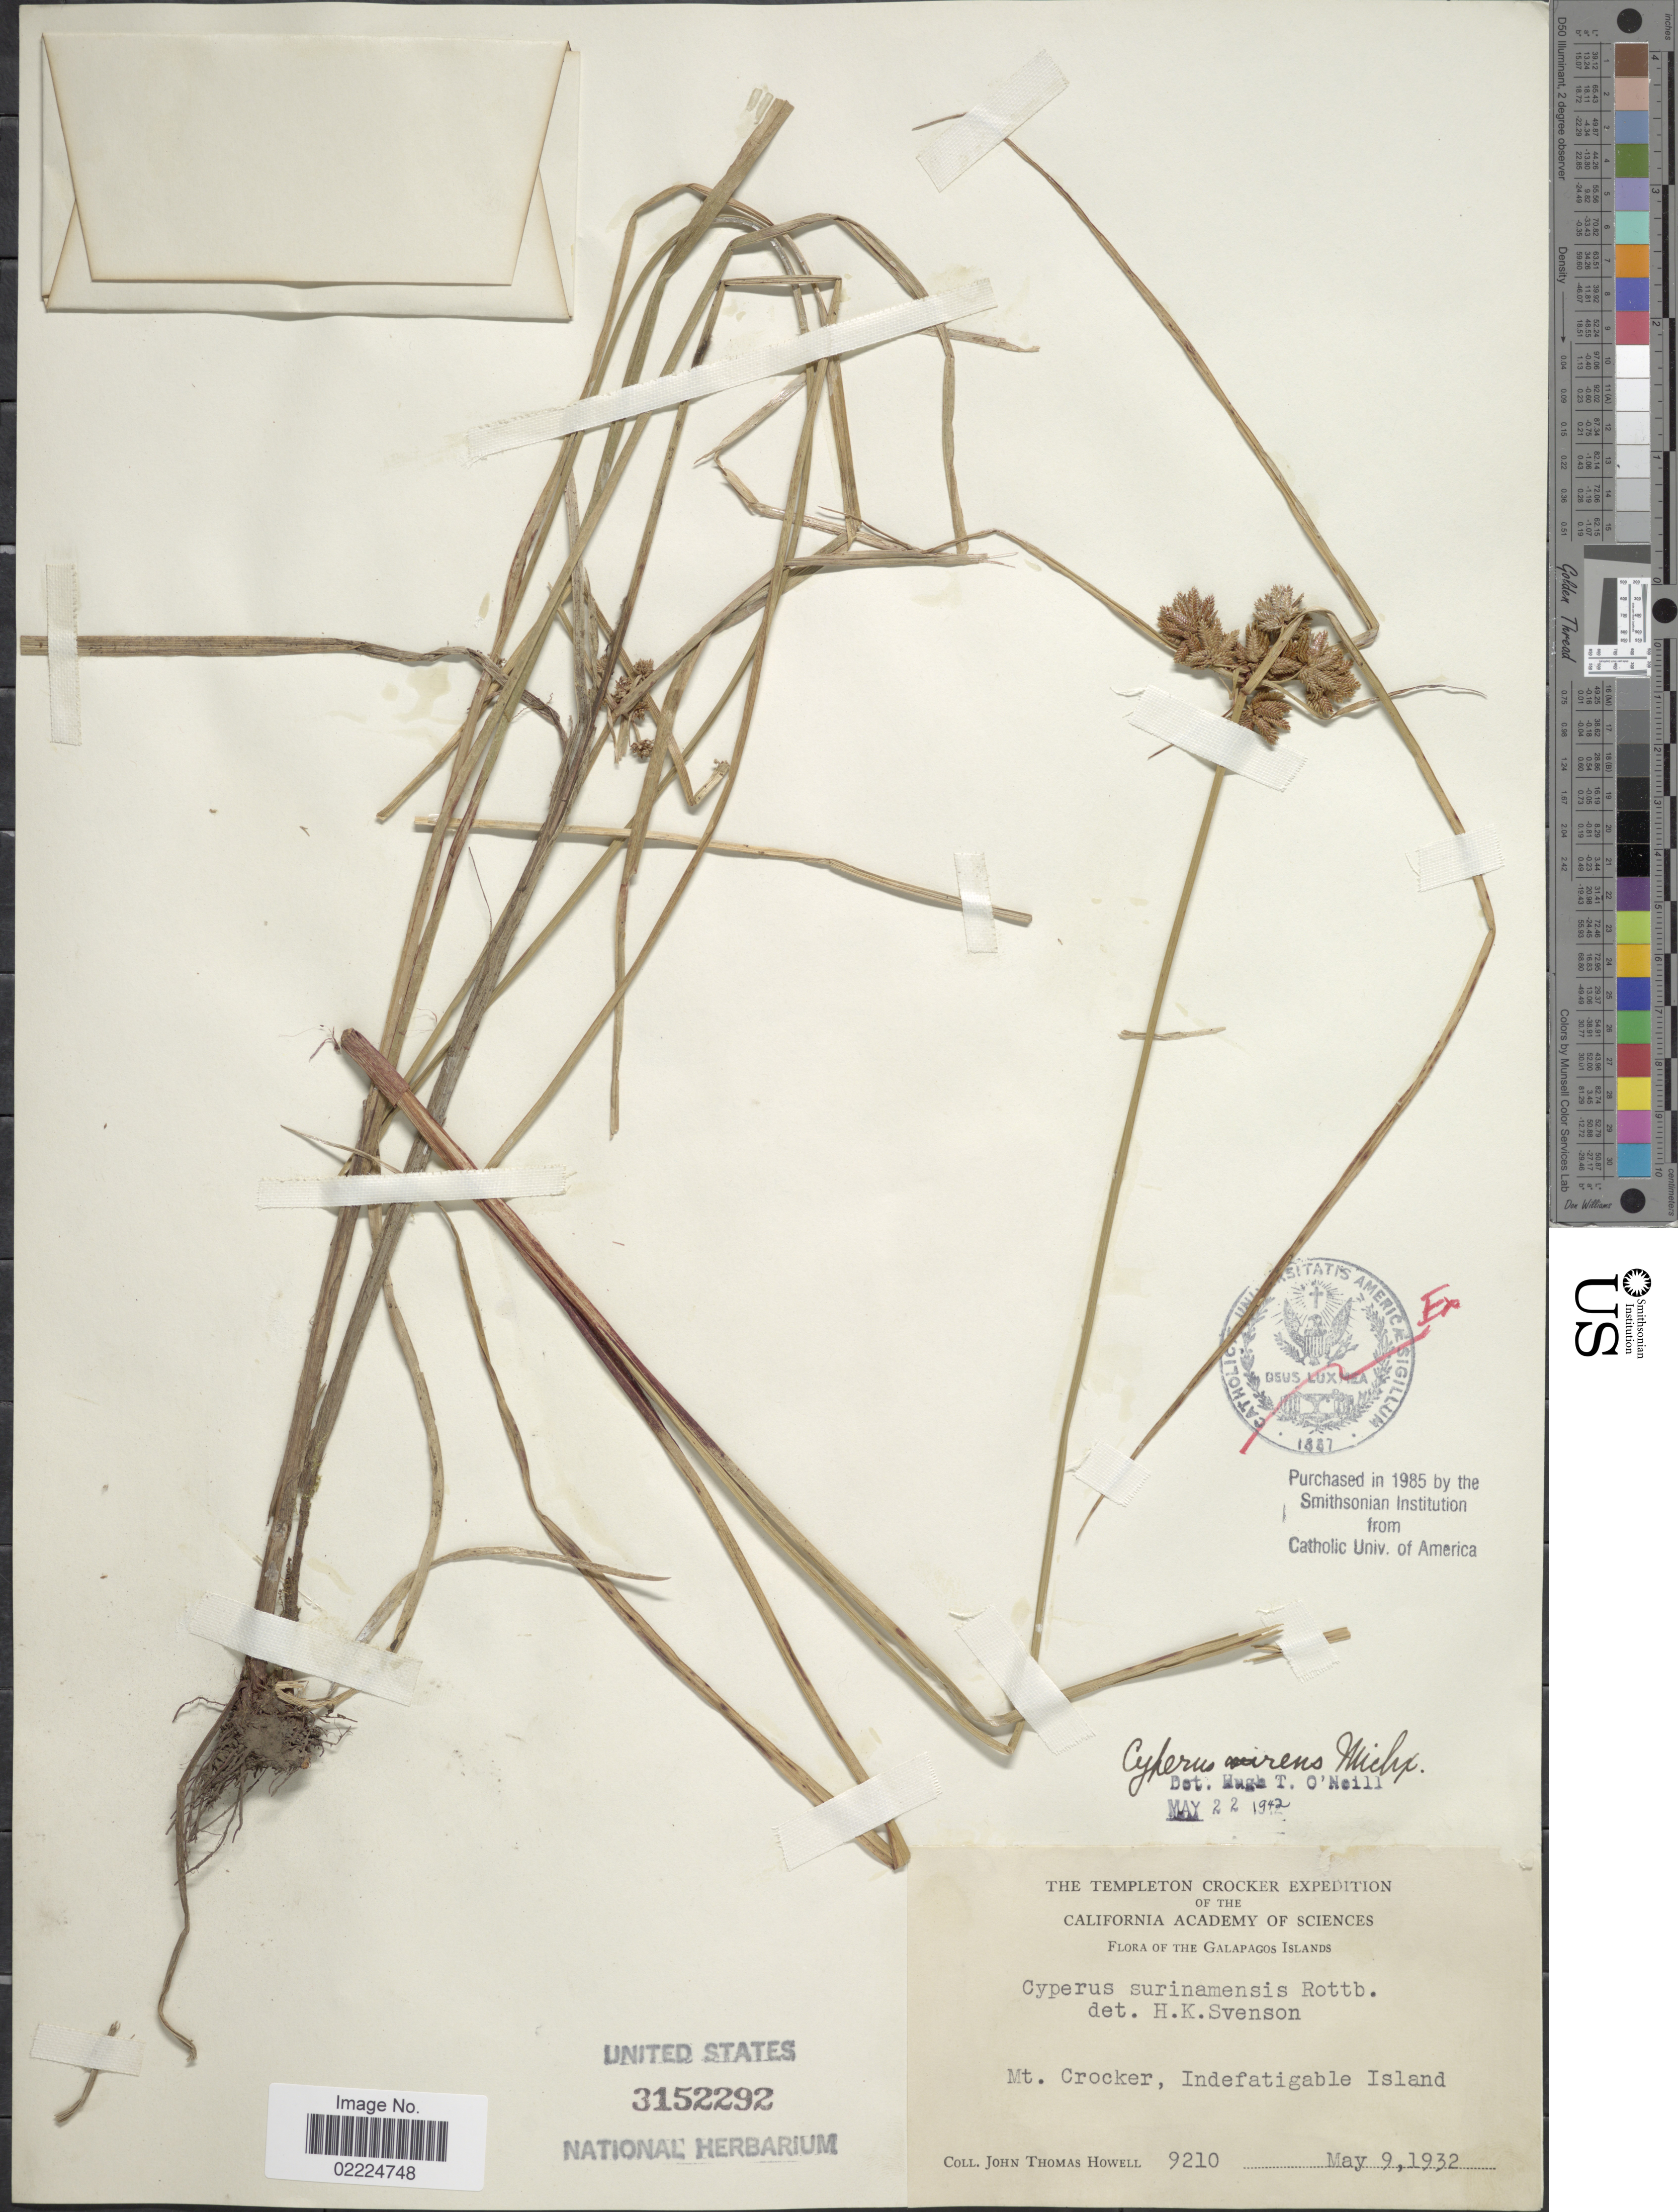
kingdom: Plantae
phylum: Tracheophyta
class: Liliopsida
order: Poales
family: Cyperaceae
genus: Cyperus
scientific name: Cyperus virens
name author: Michx.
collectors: J. T. Howell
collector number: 9210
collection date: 1932-05-09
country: Ecuador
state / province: Colón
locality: Galapagos Island. Mt. Crocker, Indefatigable Island.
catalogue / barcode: US 3152292